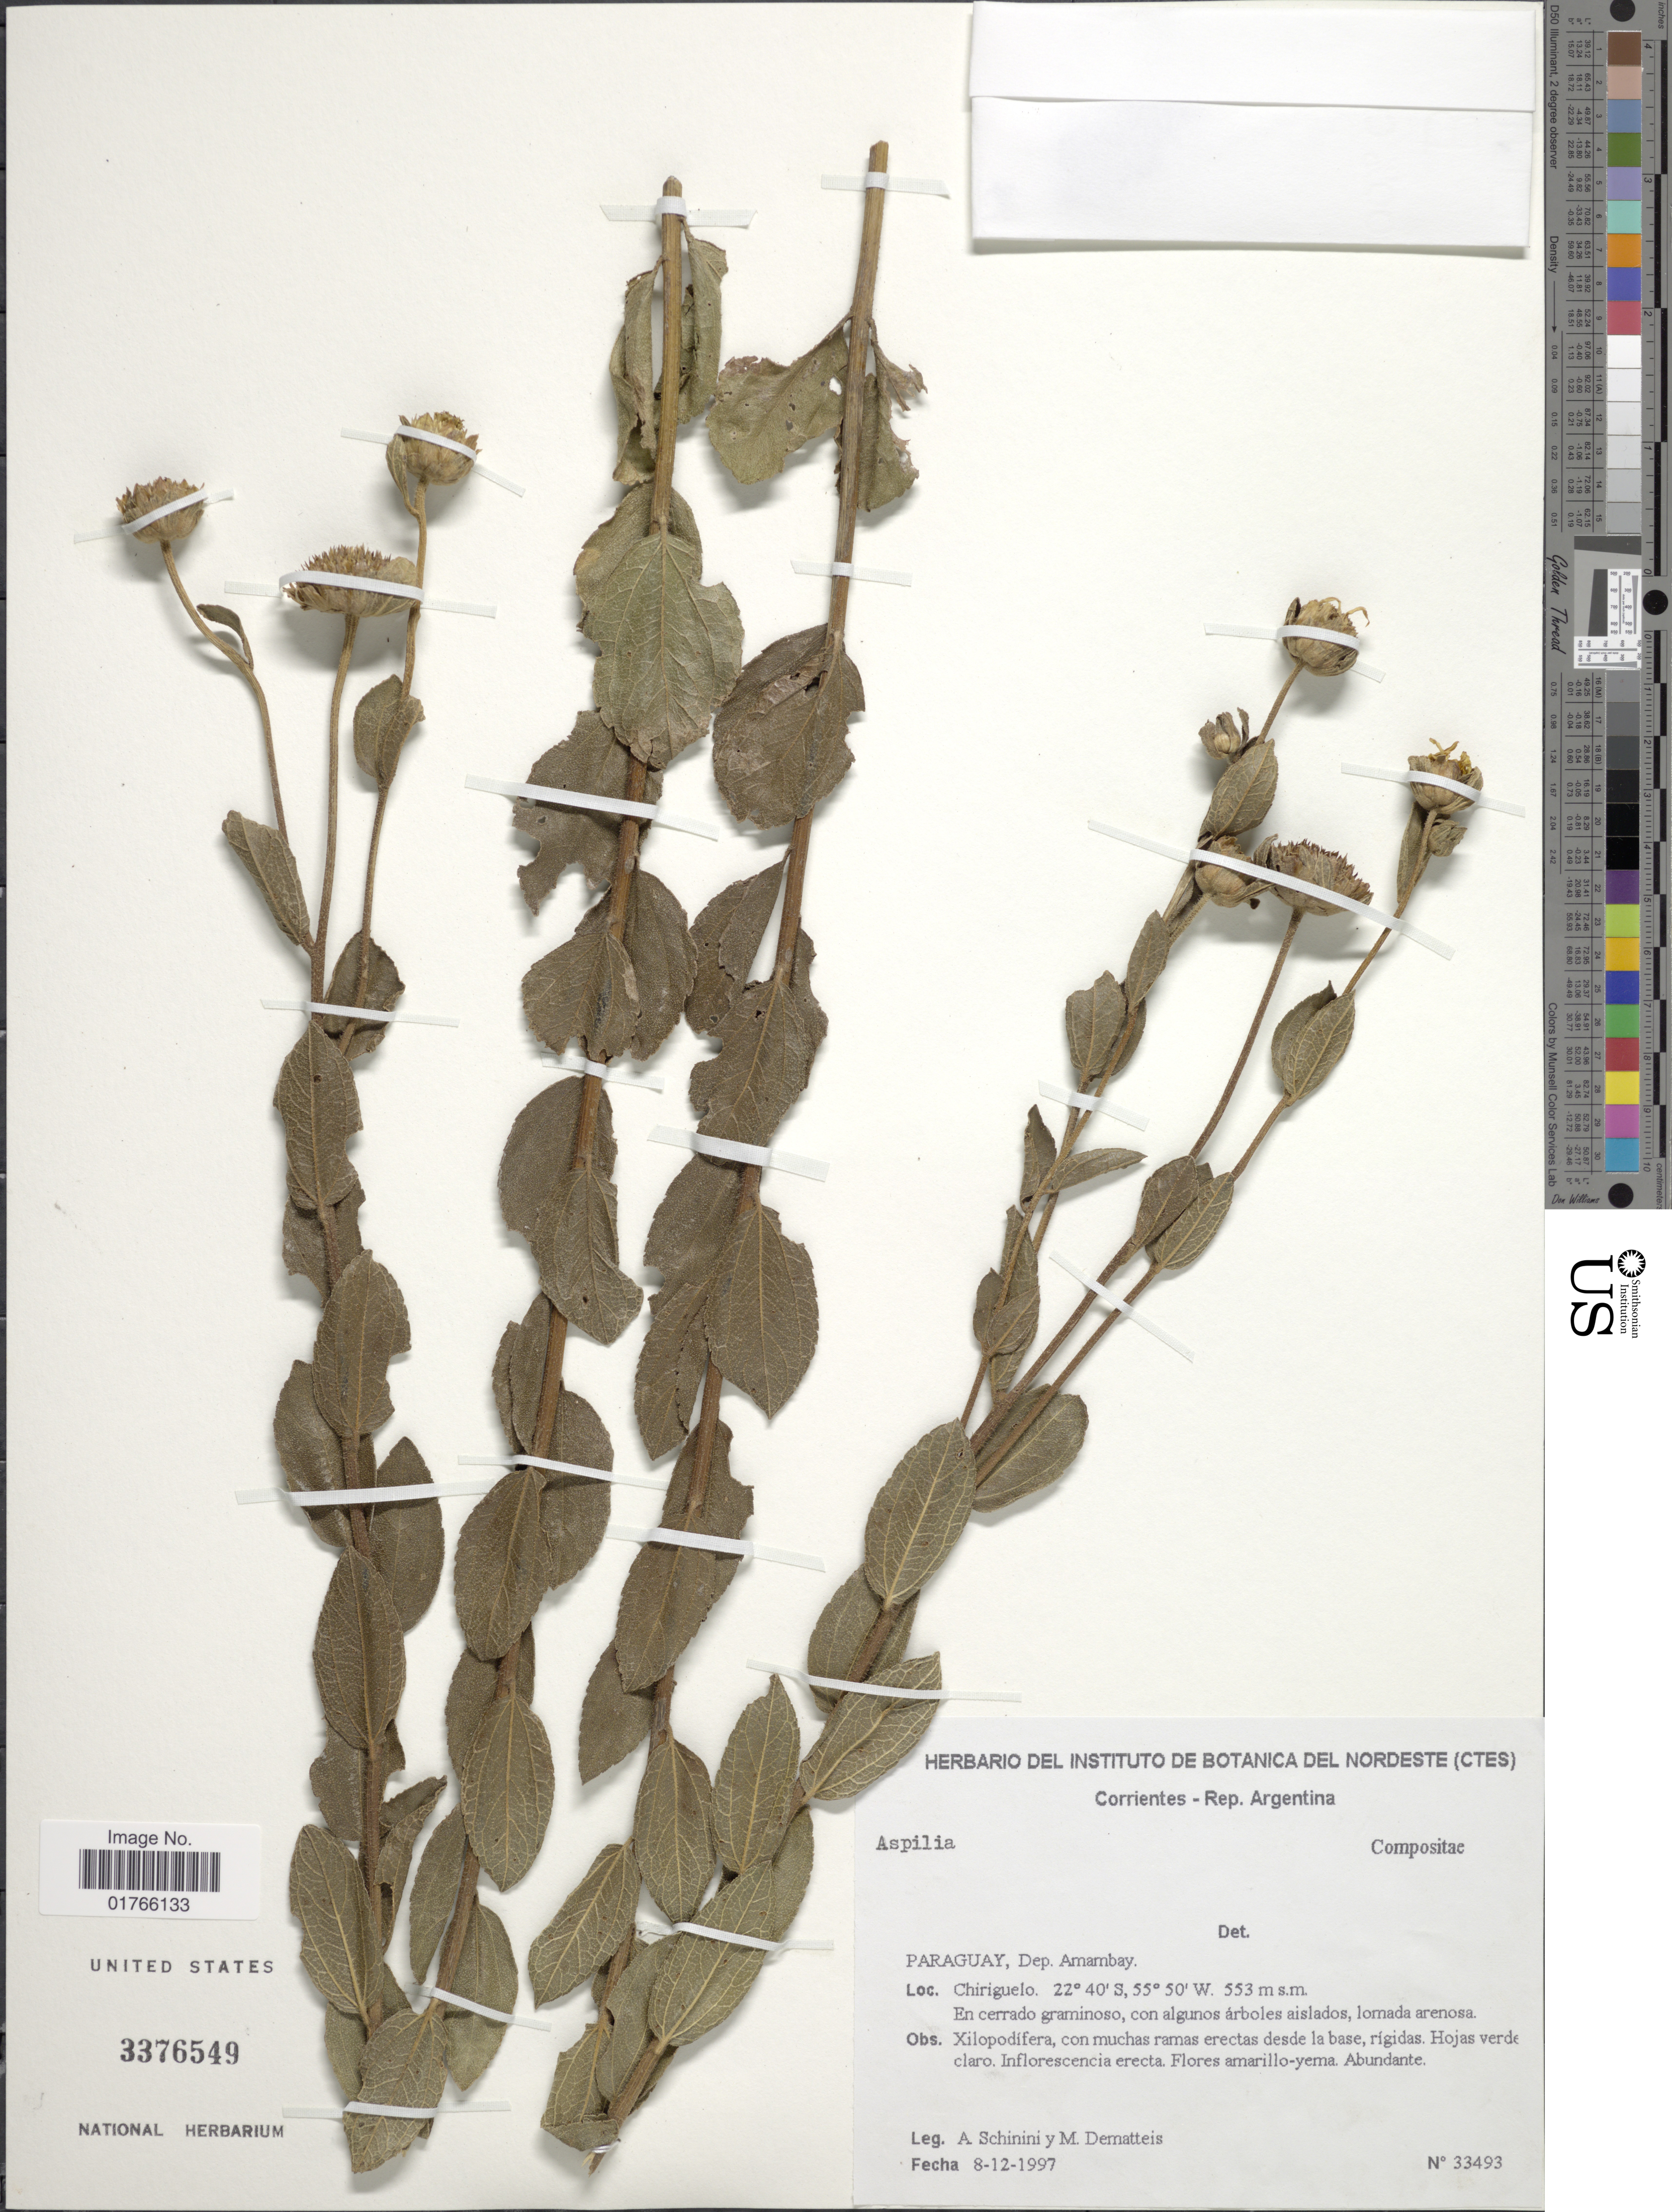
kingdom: Plantae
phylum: Tracheophyta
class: Magnoliopsida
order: Asterales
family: Asteraceae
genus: Aspilia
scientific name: Aspilia sp.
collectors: A. Schinini & M. Dematteis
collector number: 33493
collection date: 1997-12-08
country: Paraguay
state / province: Amambay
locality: Chiriguelo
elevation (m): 553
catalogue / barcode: US 3376549